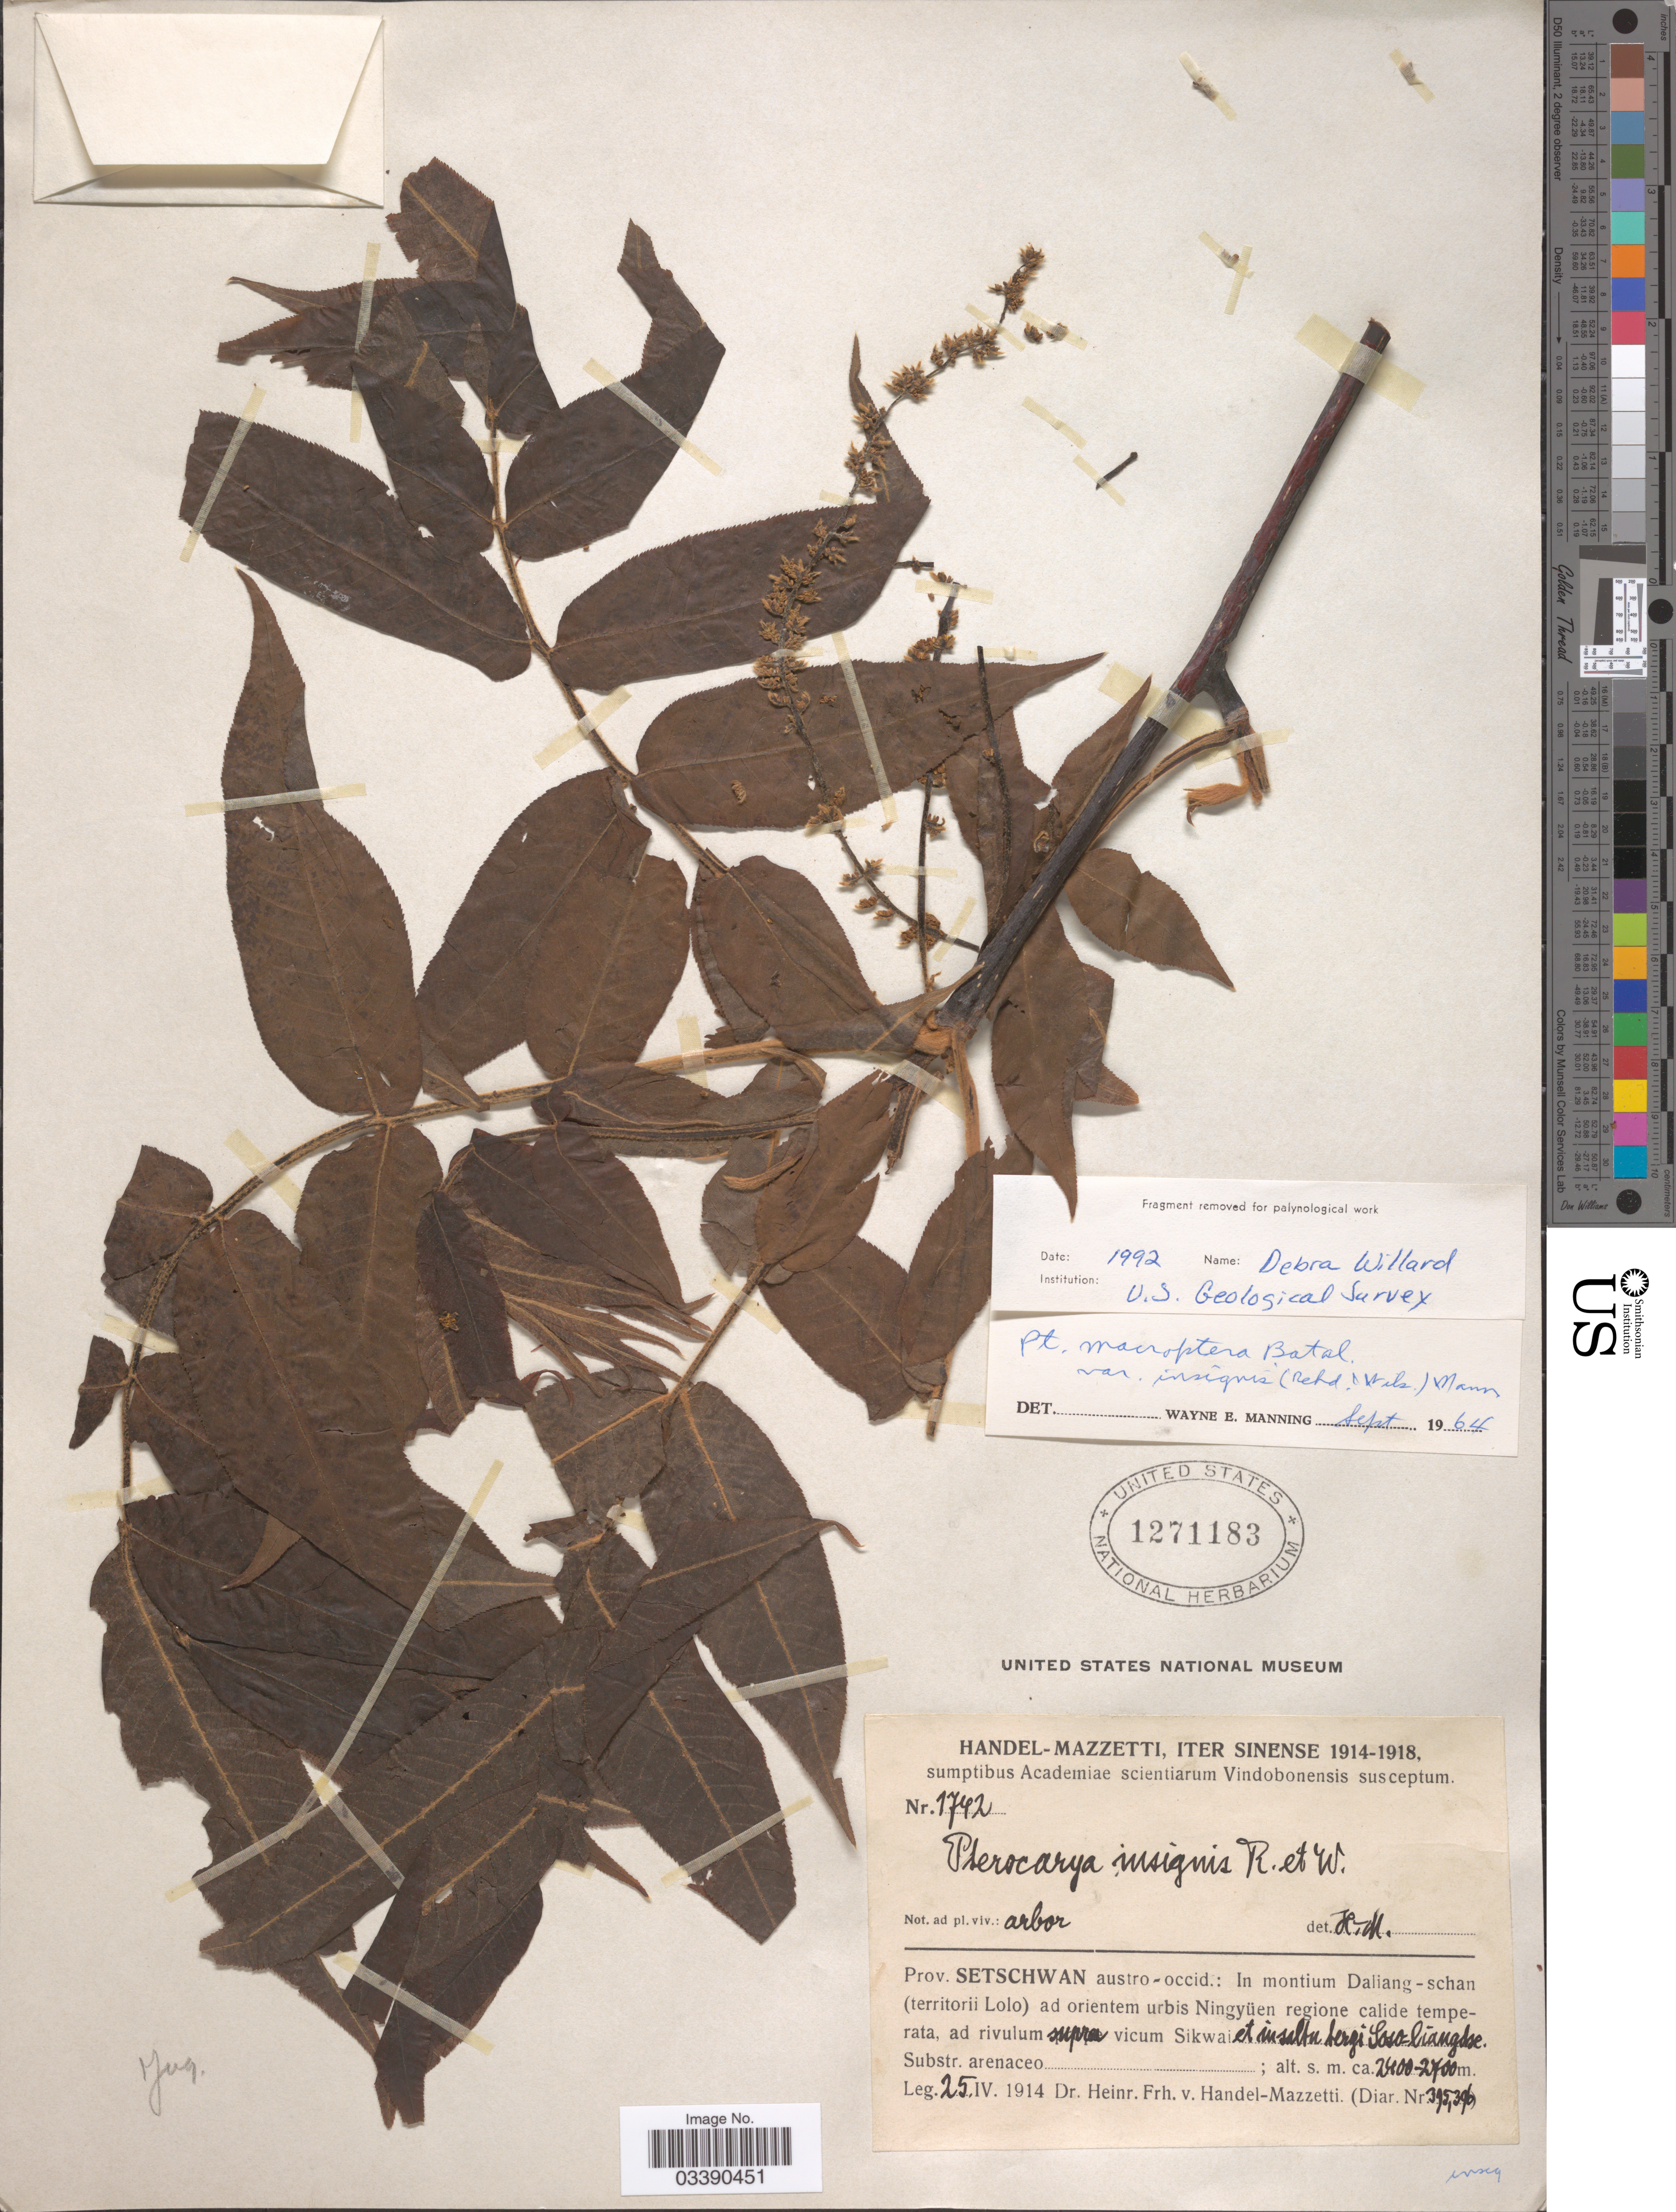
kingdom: Plantae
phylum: Tracheophyta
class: Magnoliopsida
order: Fagales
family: Juglandaceae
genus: Pterocarya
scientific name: Pterocarya macroptera var. insignis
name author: (Rehder ex E.H. Wilson) W.E. Manning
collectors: H. Handel-Mazzetti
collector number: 1742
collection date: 1914-04-25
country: China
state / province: Sichuan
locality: Prov. Setschwan austro-occid.: In montium Daliang - schan (territorii Lolo) ad orientem urbis Ningyüen regione calide temperata, ad rivulum supra vicum Sikwai et insulta [interpreted] bergi Loso [interpreted]-liangsse [interpreted]. Substr. arenaceo.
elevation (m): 2400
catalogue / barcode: US 1271183